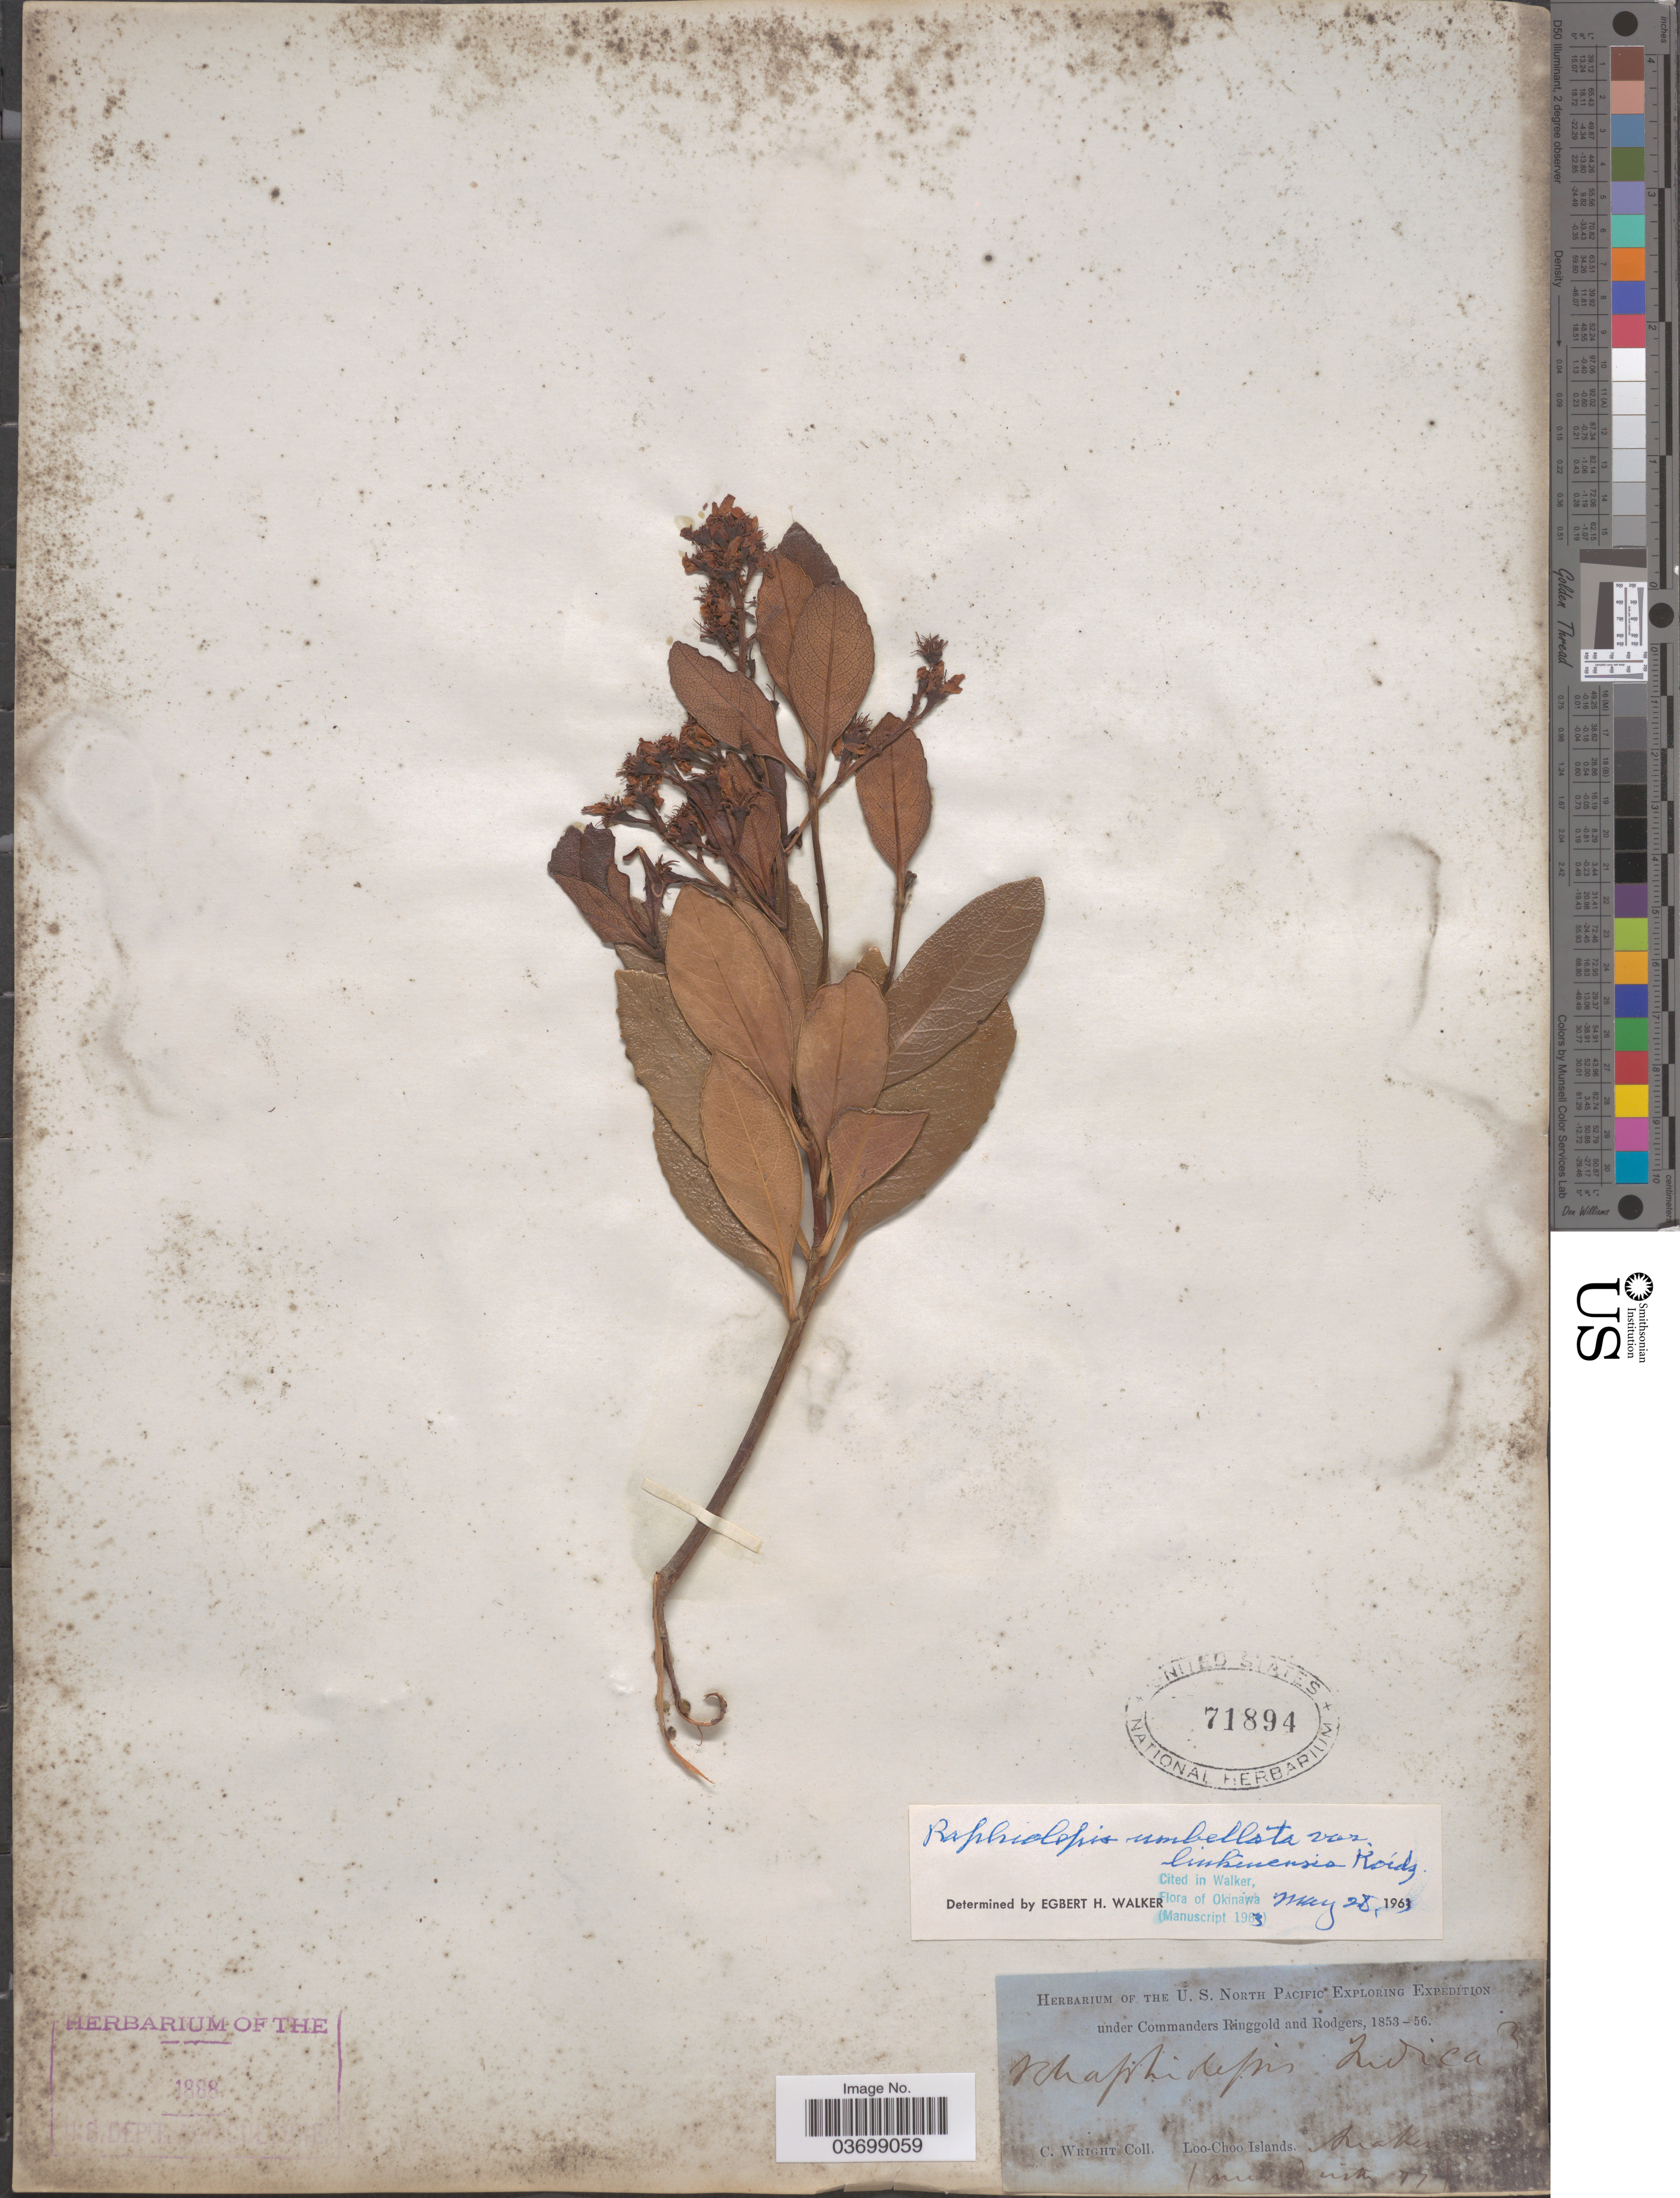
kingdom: Plantae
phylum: Tracheophyta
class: Magnoliopsida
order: Rosales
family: Rosaceae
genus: Rhaphiolepis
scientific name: Rhaphiolepis indica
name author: (L.) Lindl.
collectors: C. Wright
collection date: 1853/1856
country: Japan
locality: Loo-Choo Islands. [illegible text].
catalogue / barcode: US 71894